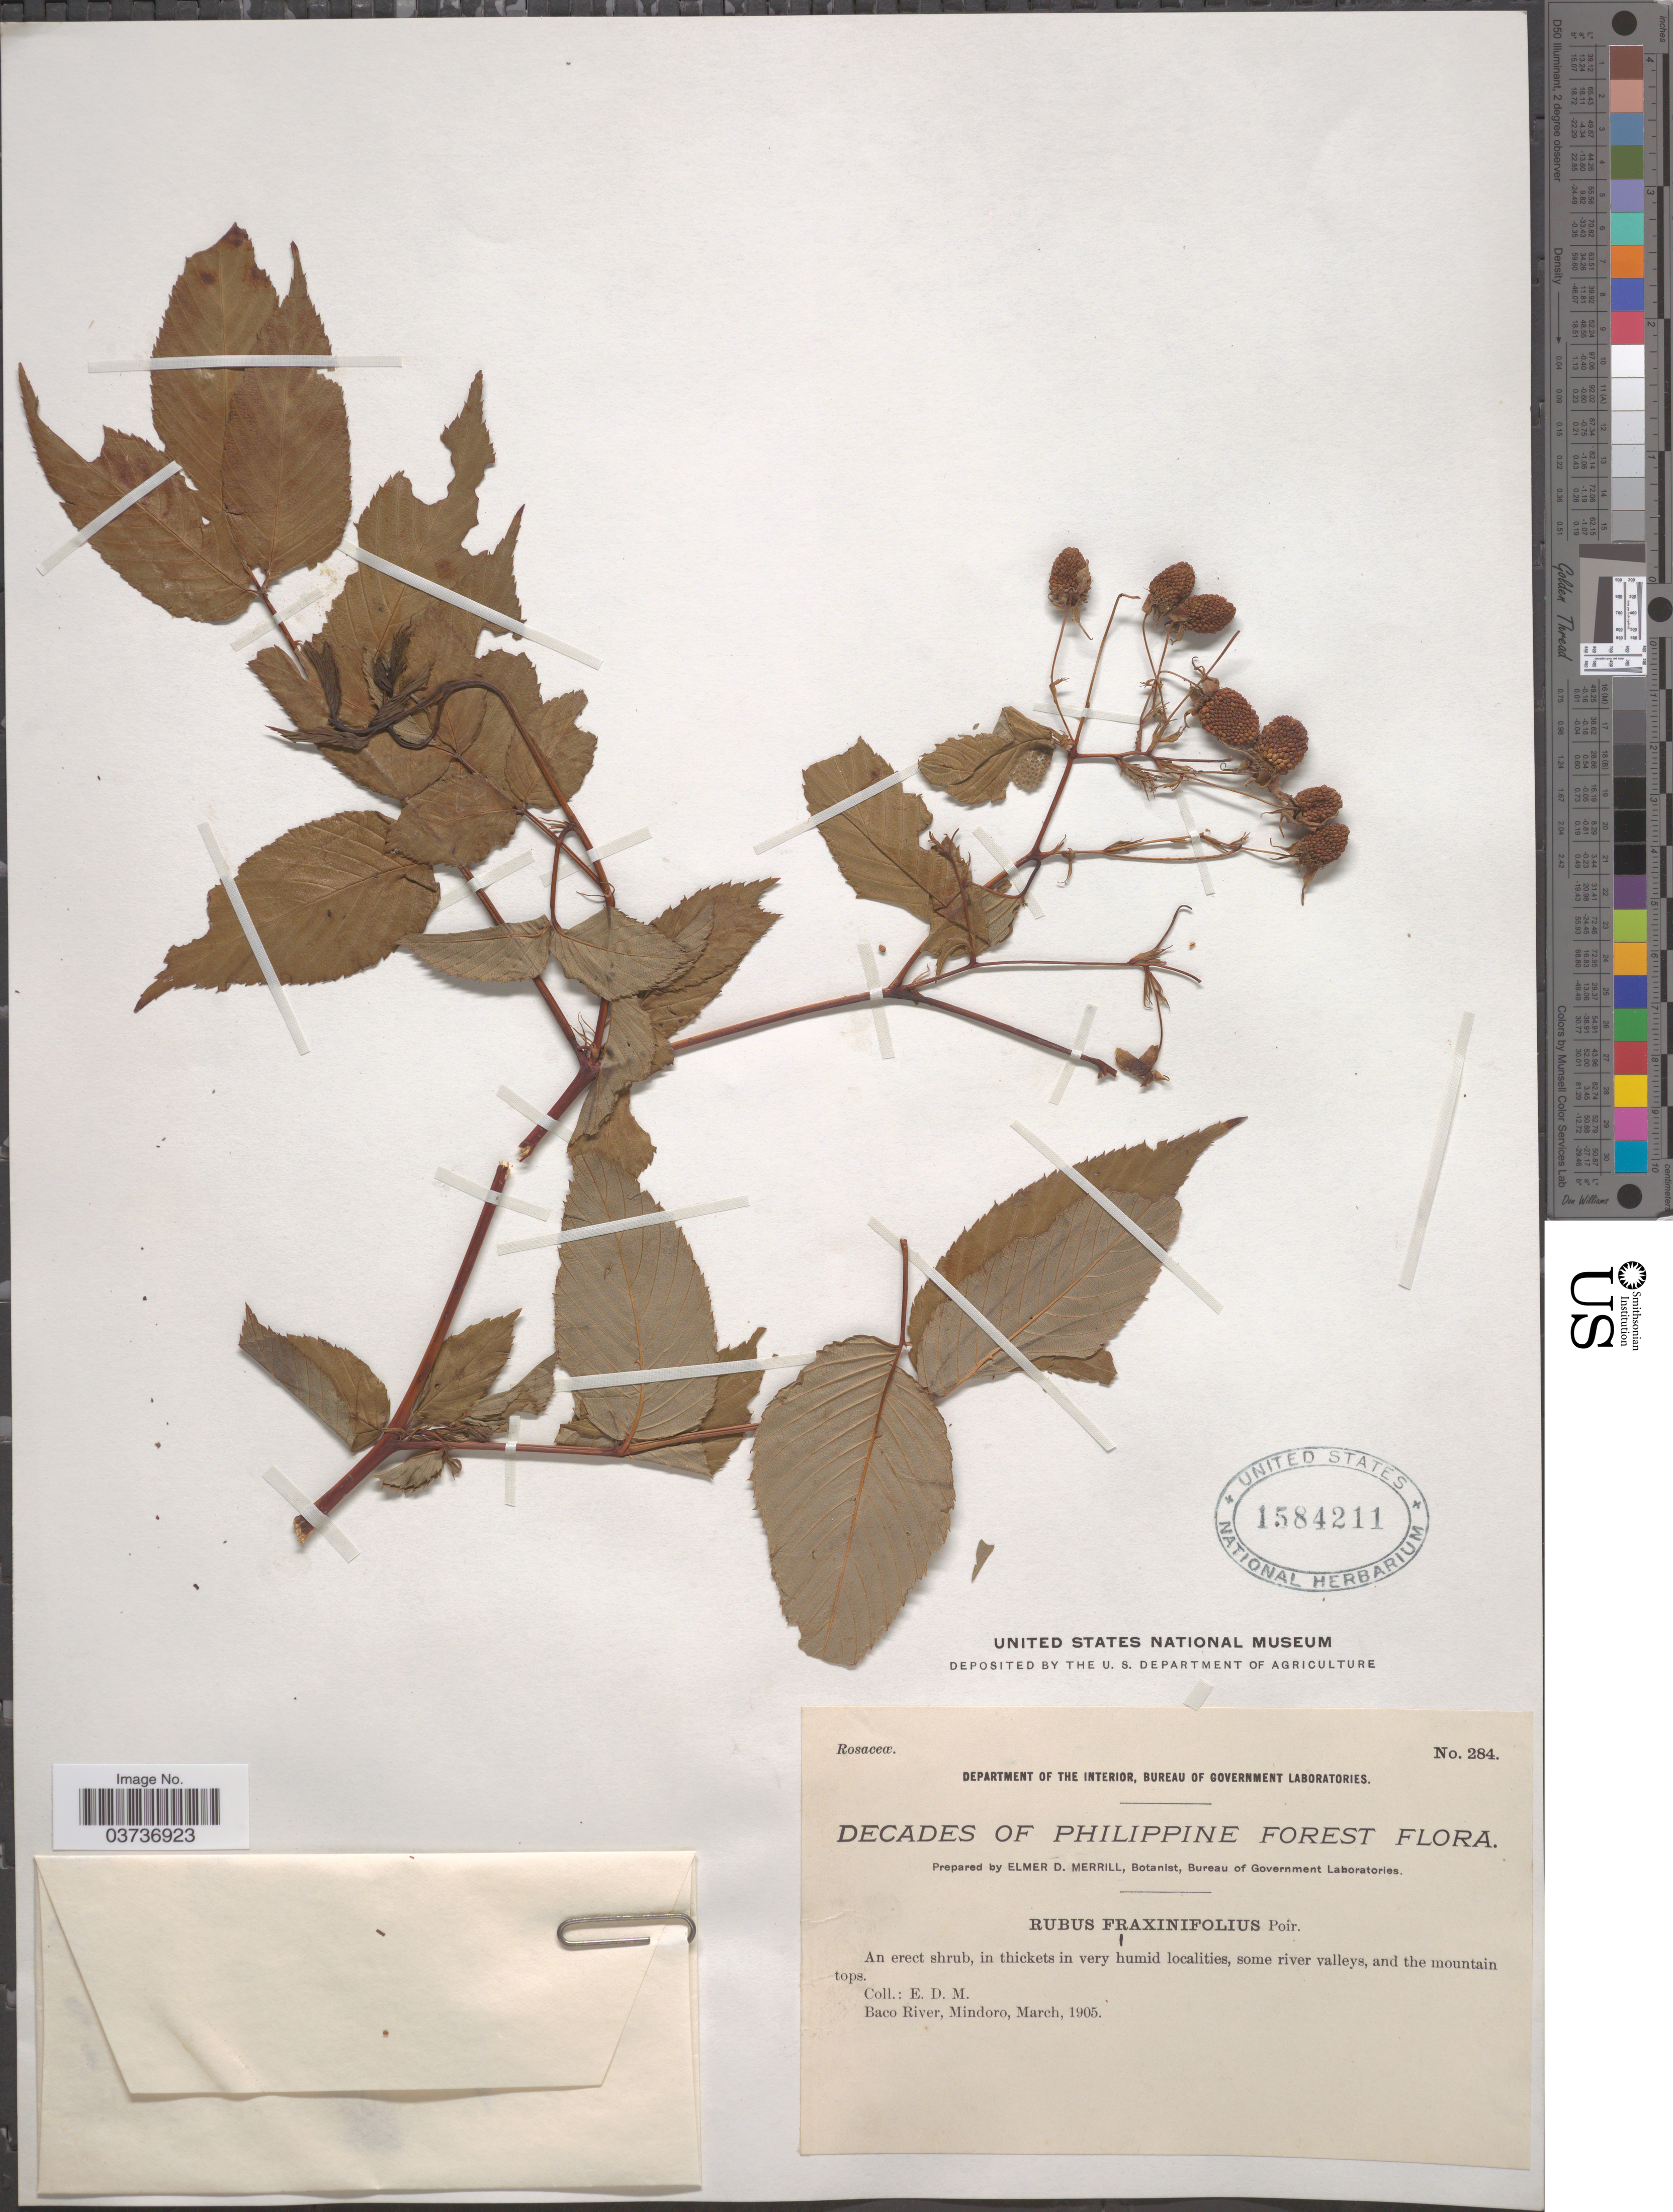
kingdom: Plantae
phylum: Tracheophyta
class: Magnoliopsida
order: Rosales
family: Rosaceae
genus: Rubus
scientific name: Rubus fraxinifolius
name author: Hayata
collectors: E. D. Merrill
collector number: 284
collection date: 1905-03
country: Philippines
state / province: Mimaropa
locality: Baco River, Mindoro.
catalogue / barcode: US 1584211